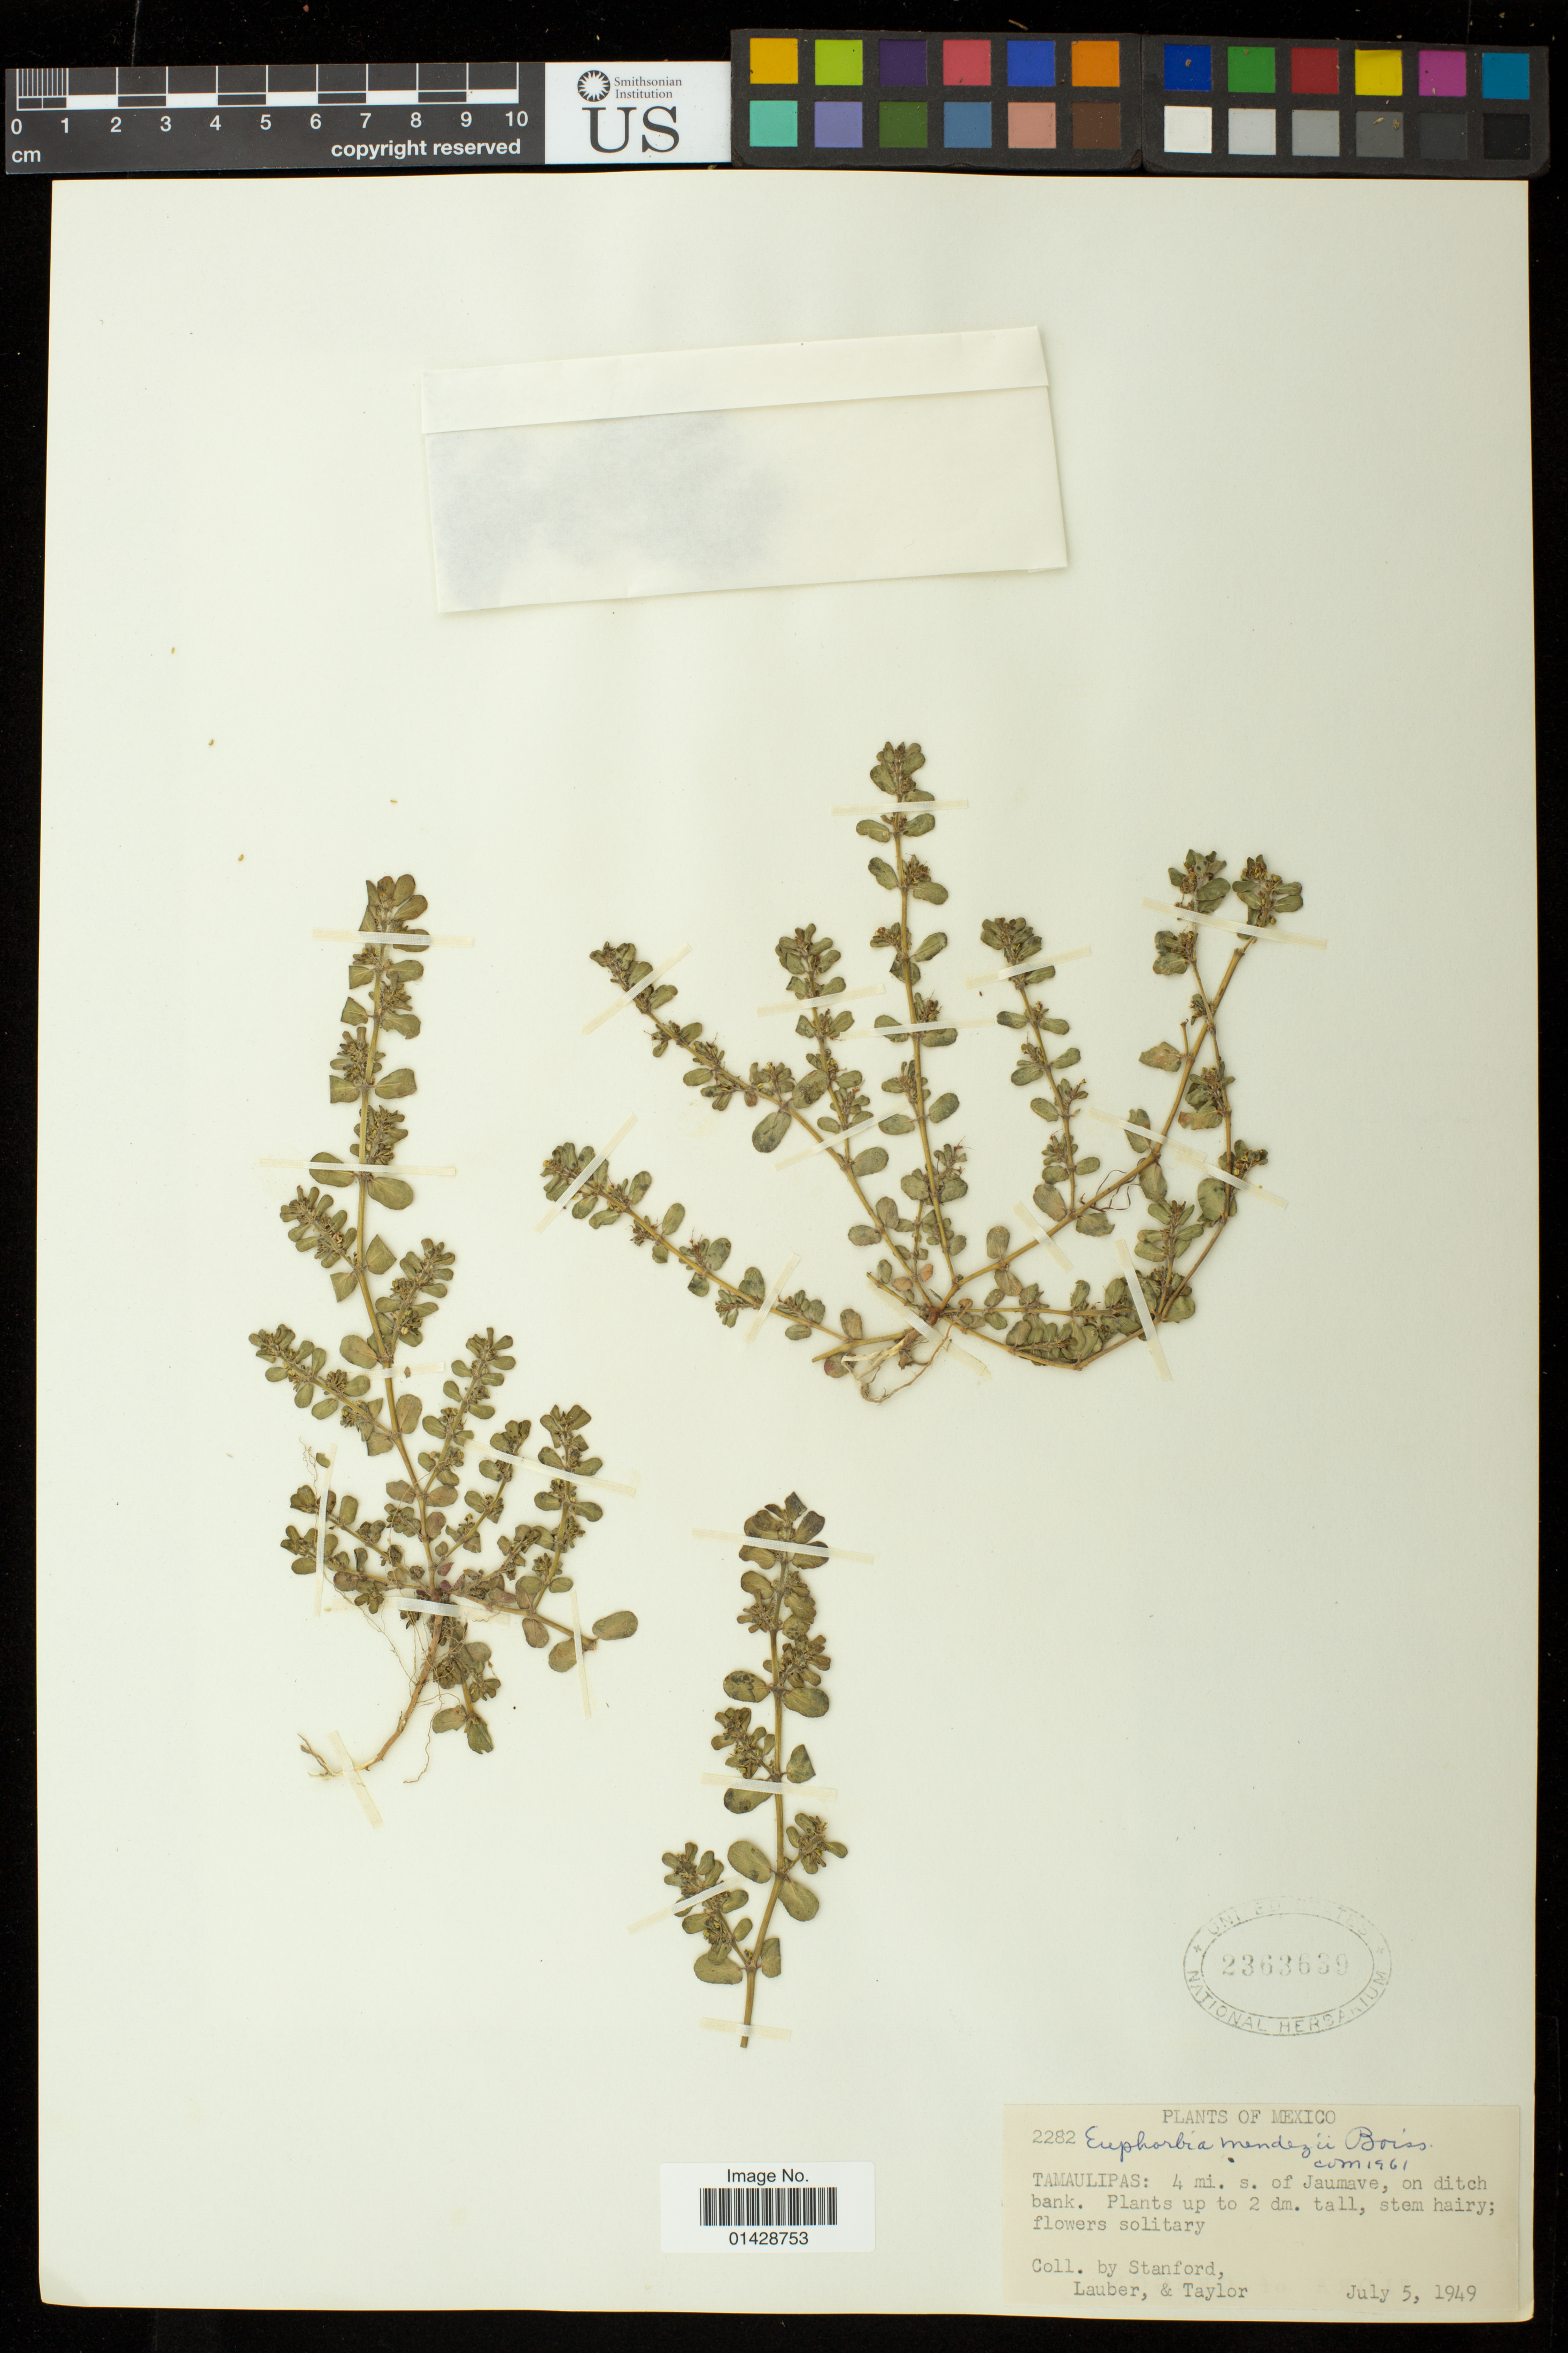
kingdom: Plantae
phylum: Tracheophyta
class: Magnoliopsida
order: Malpighiales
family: Euphorbiaceae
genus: Euphorbia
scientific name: Euphorbia mendezii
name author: Boiss.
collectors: -. Stanford, Lauber, -- & -- Taylor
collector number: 2282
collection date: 1949-07-05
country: Mexico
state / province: Tamaulipas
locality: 4 mi. s. of Jaumave, on ditch bank.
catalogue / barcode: US 2363639